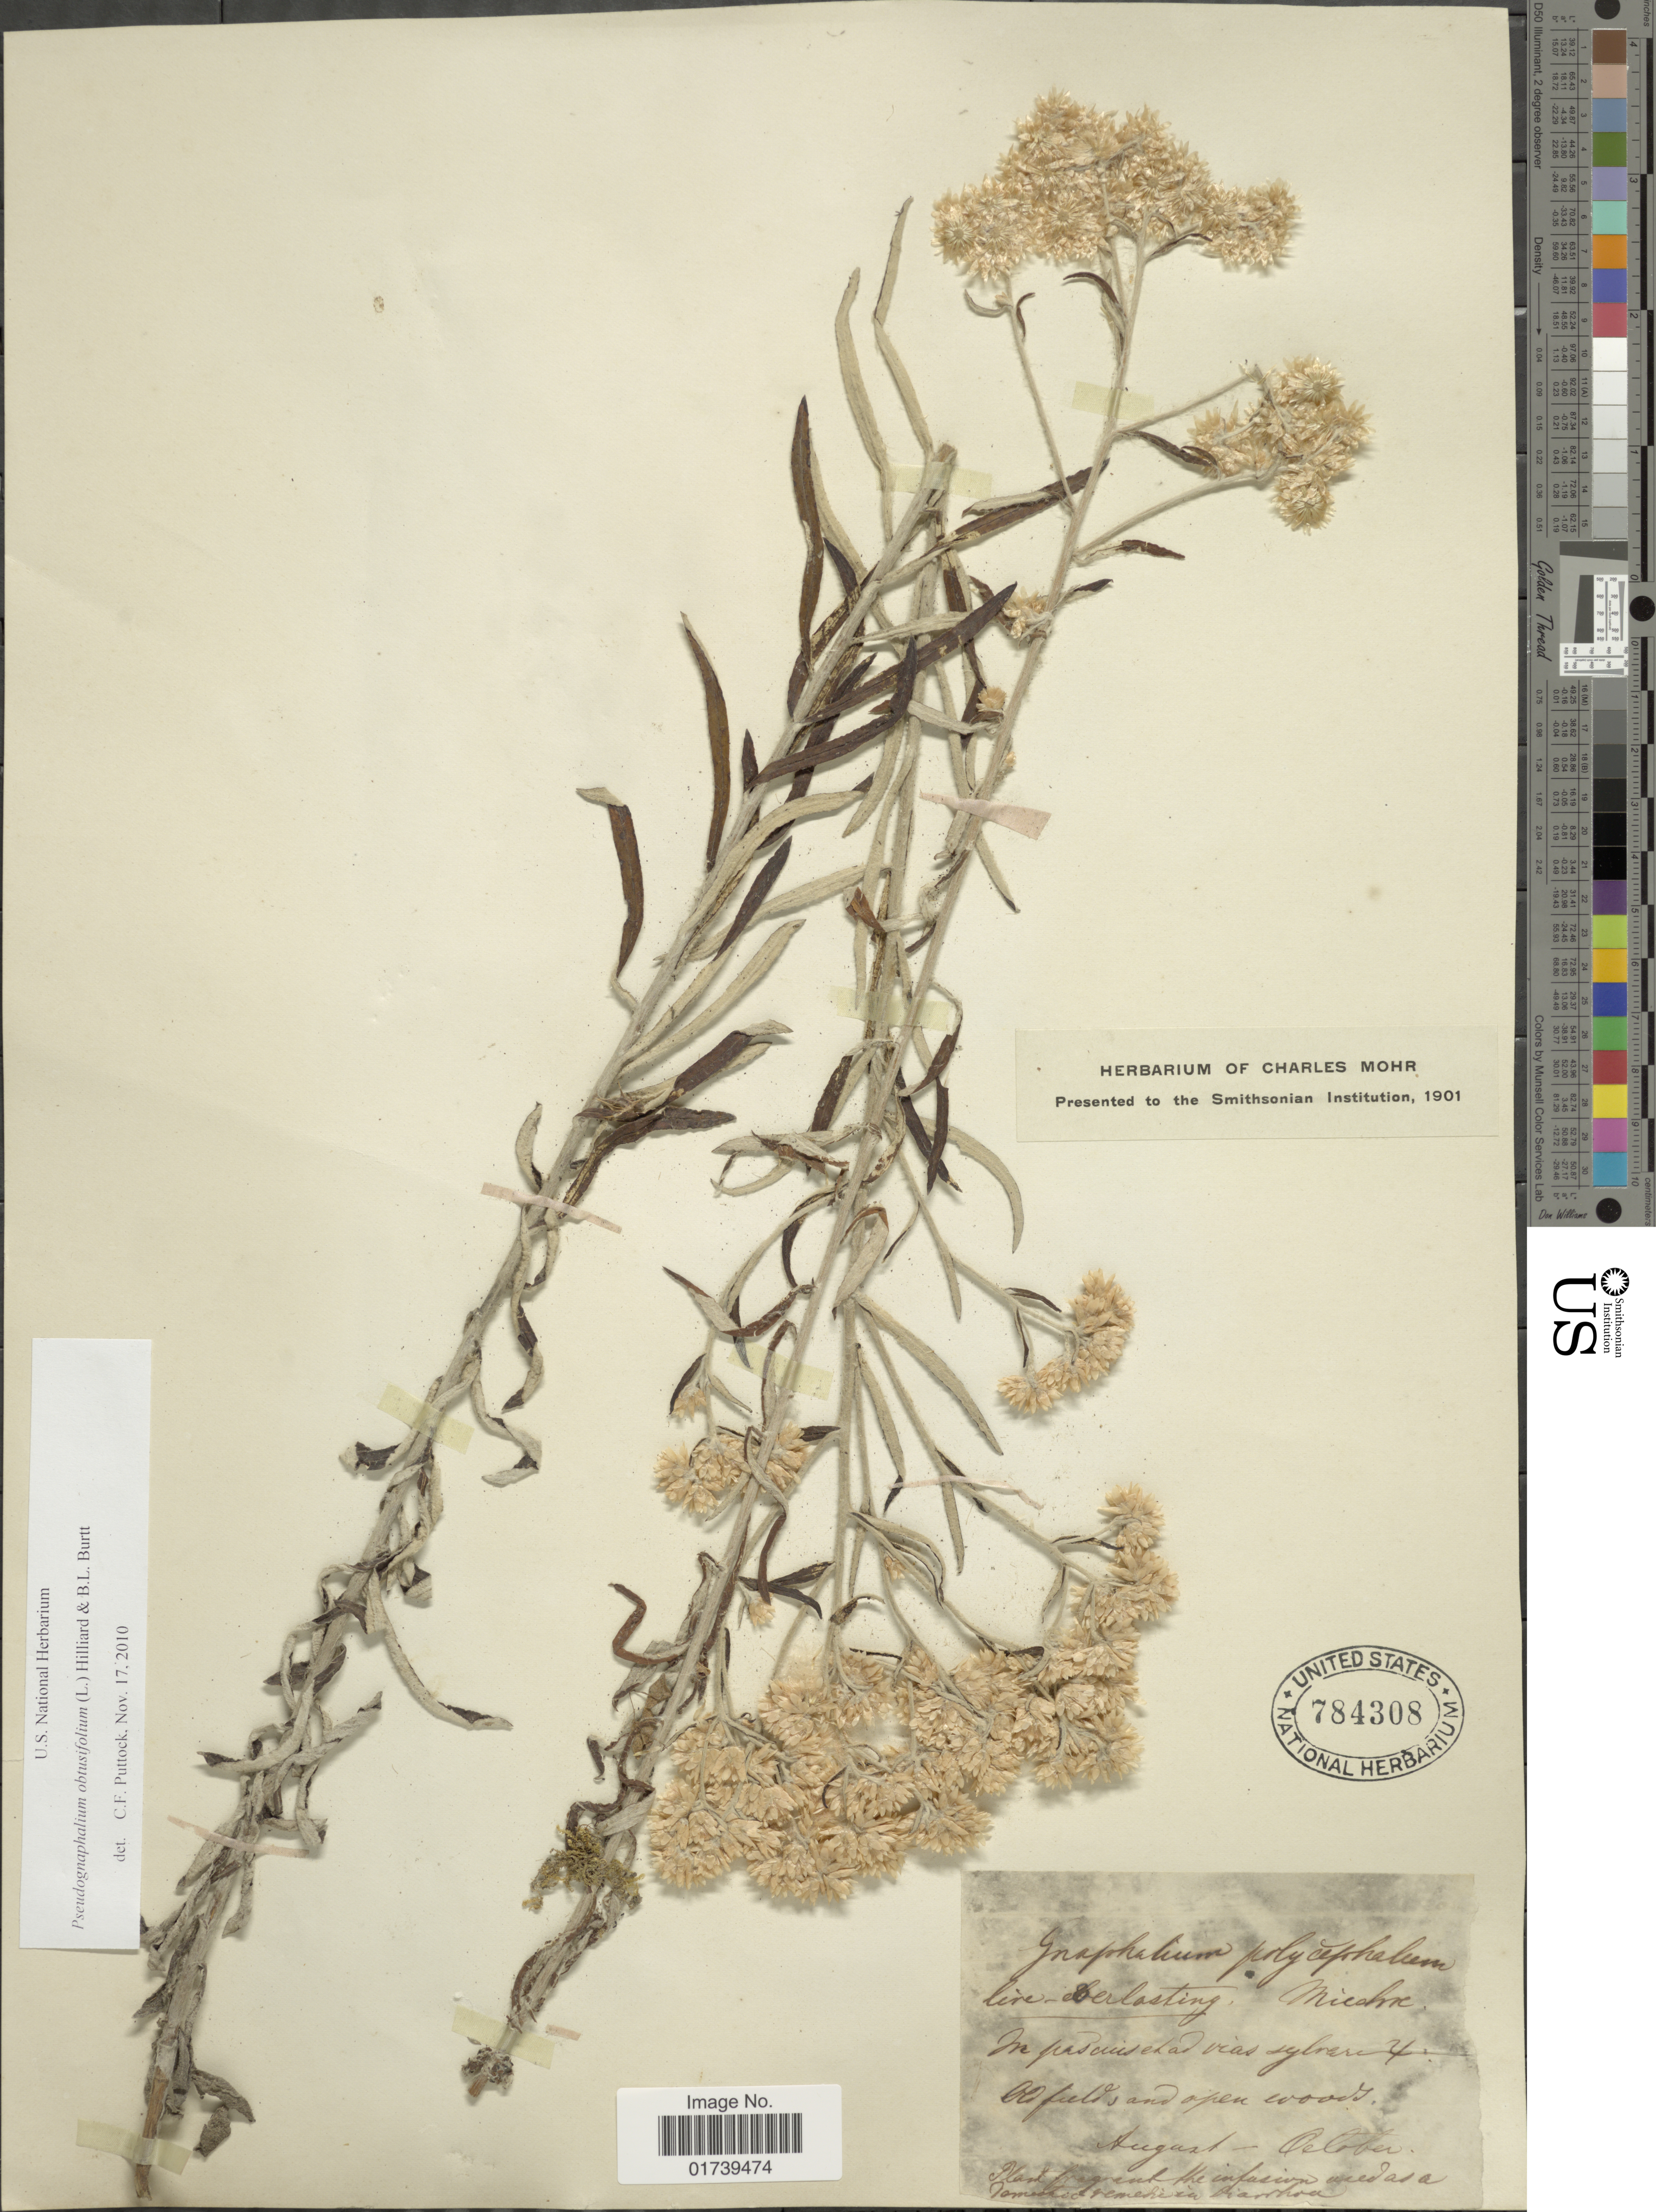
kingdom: Plantae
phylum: Tracheophyta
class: Magnoliopsida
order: Asterales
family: Asteraceae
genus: Pseudognaphalium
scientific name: Pseudognaphalium obtusifolium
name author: (L.) Hilliard & B.L. Burtt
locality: Co fields and apen woods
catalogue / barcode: US 784308